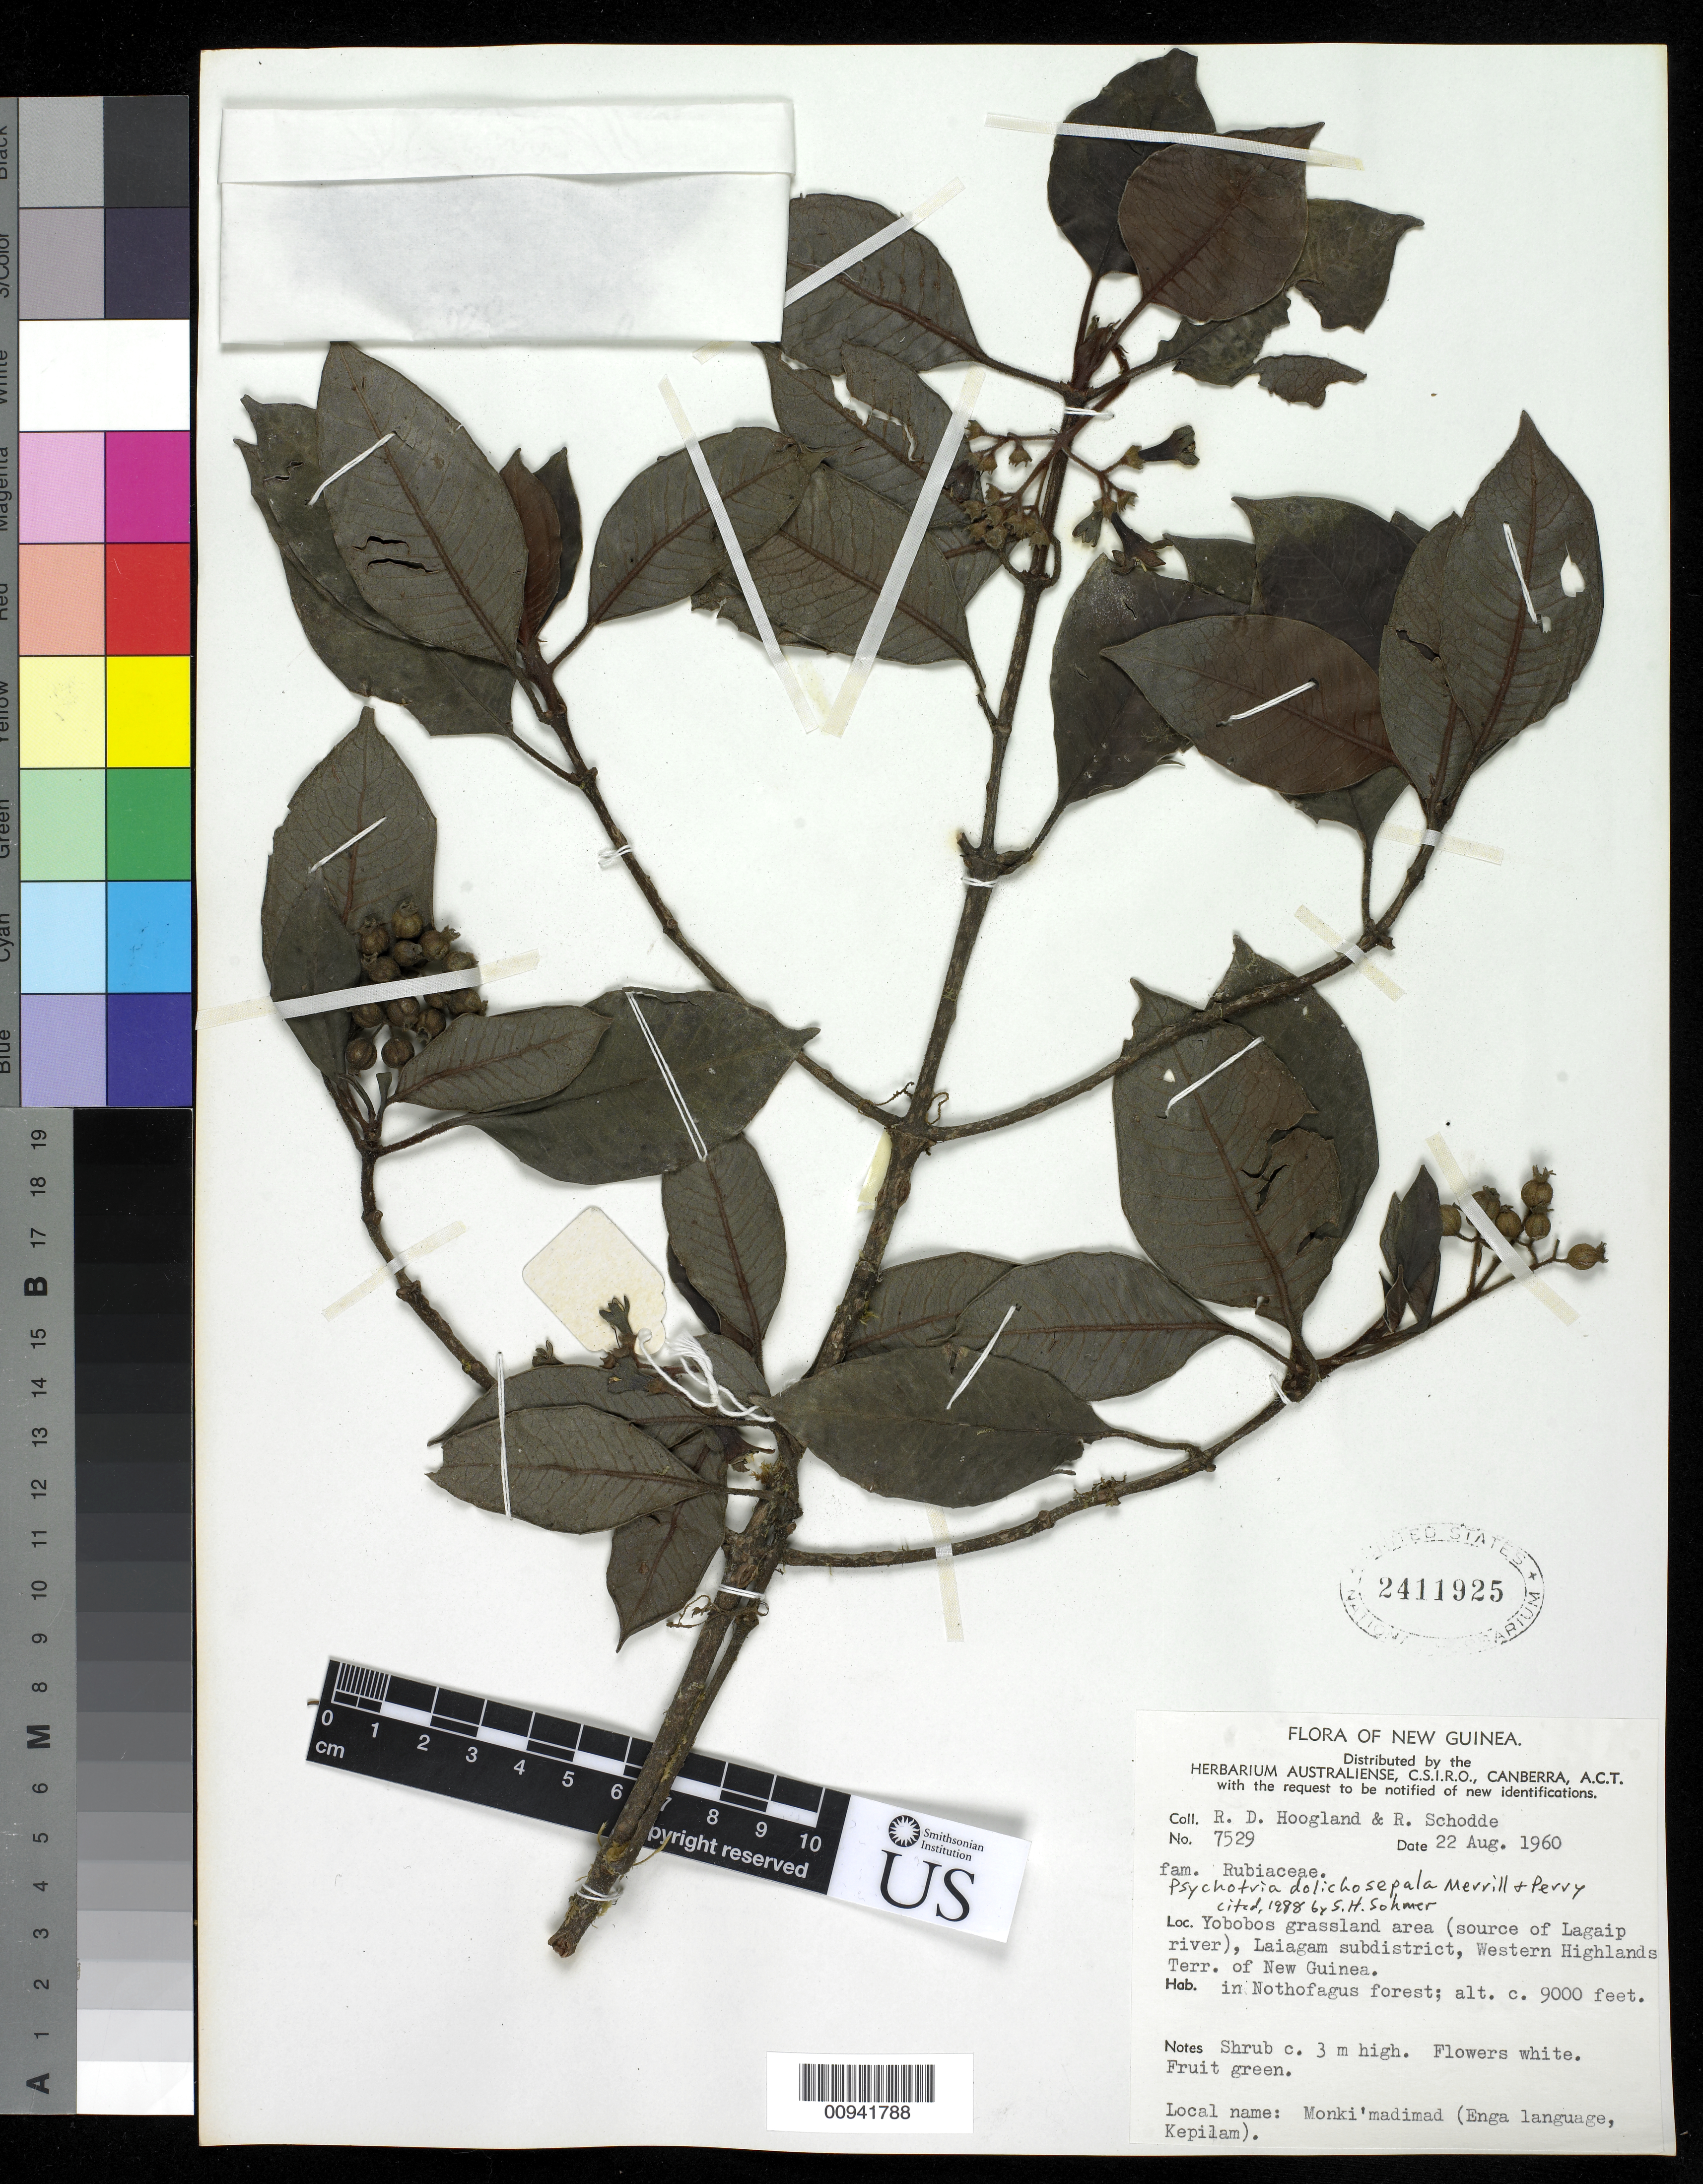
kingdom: Plantae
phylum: Tracheophyta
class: Magnoliopsida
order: Gentianales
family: Rubiaceae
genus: Psychotria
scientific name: Psychotria dolichosepala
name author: Merr. & L.M. Perry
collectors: R. D. Hoogland & R. Schodde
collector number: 7529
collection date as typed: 22 Aug 1960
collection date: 1960-08-22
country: Papua New Guinea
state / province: Enga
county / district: Laiagam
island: New Guinea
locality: Yobobos grassland area (source of Lagaip River)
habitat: in Nothofagus forest.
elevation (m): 2743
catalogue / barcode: US 2411925